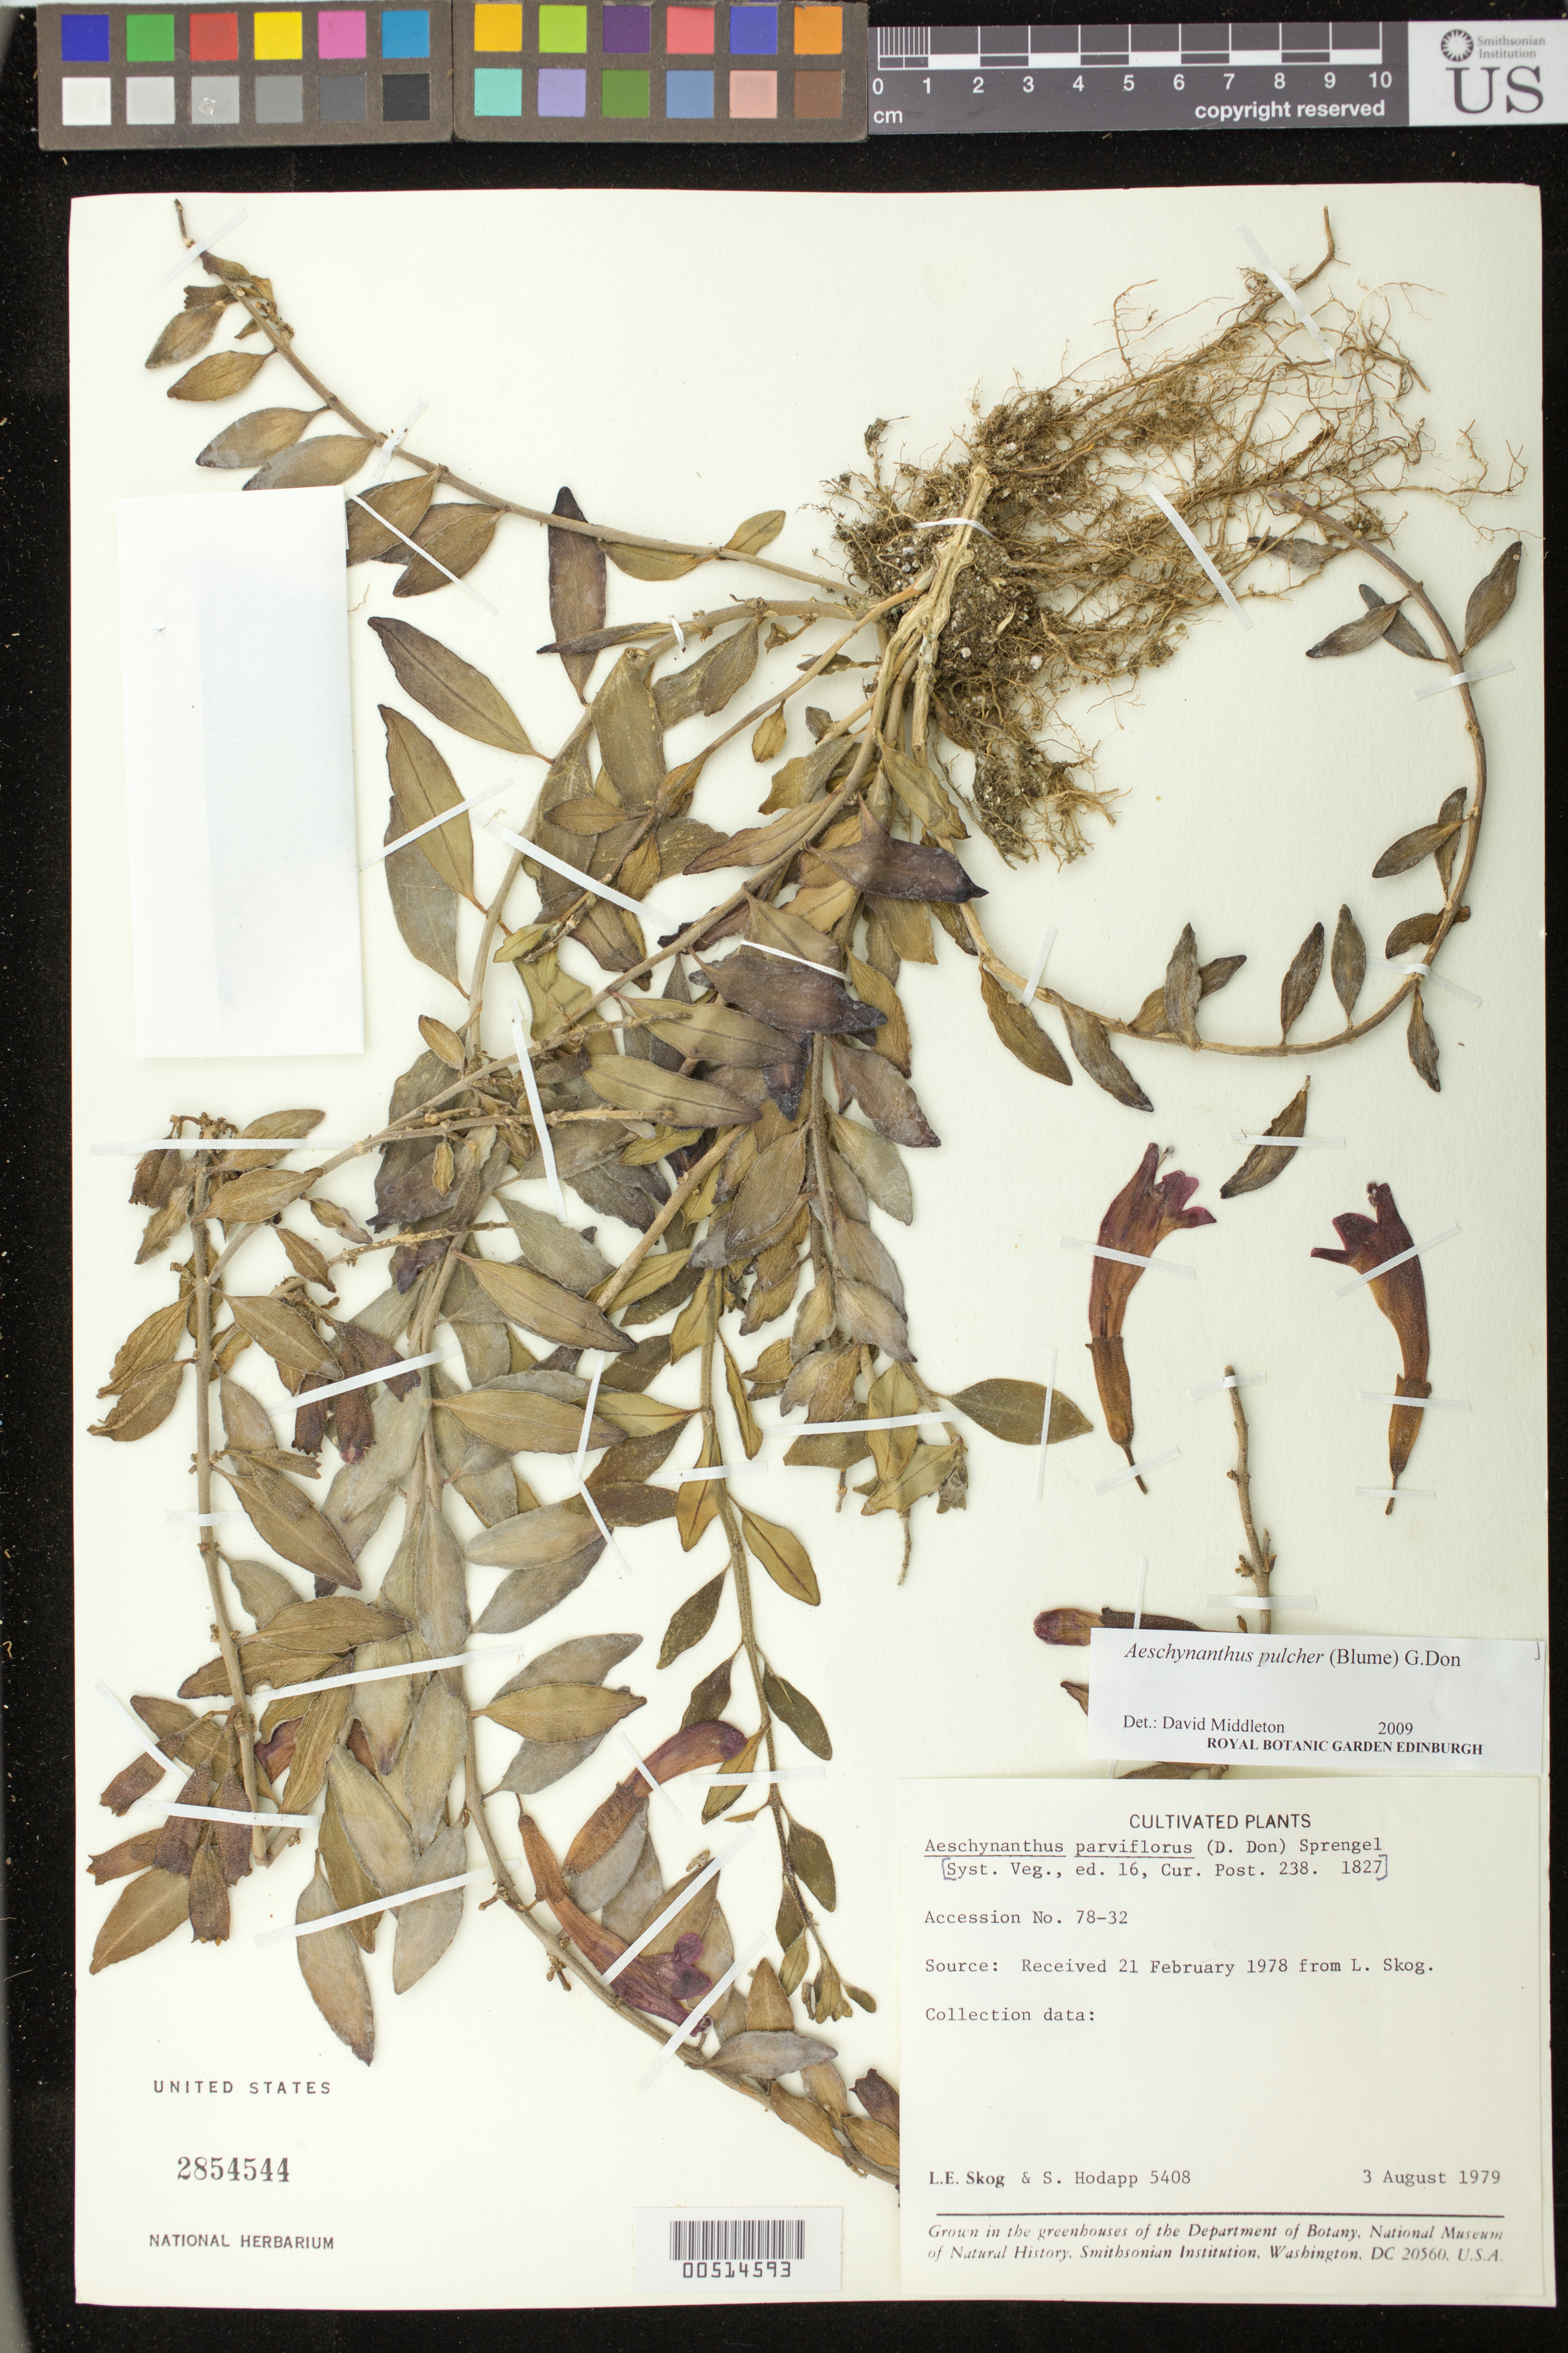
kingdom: Plantae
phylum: Tracheophyta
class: Magnoliopsida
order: Lamiales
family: Gesneriaceae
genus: Aeschynanthus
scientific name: Aeschynanthus pulcher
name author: (Blume) G. Don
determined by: Middleton, D. J.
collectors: L. E. Skog & S. Hodapp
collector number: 5408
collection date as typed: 03 Aug 1979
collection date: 1979-08-03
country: United States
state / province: District of Columbia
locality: Grown in the greenhouses of the Dept. of Botany, NMNH, Smithsonian Institution, Washington, DC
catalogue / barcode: US 2854544